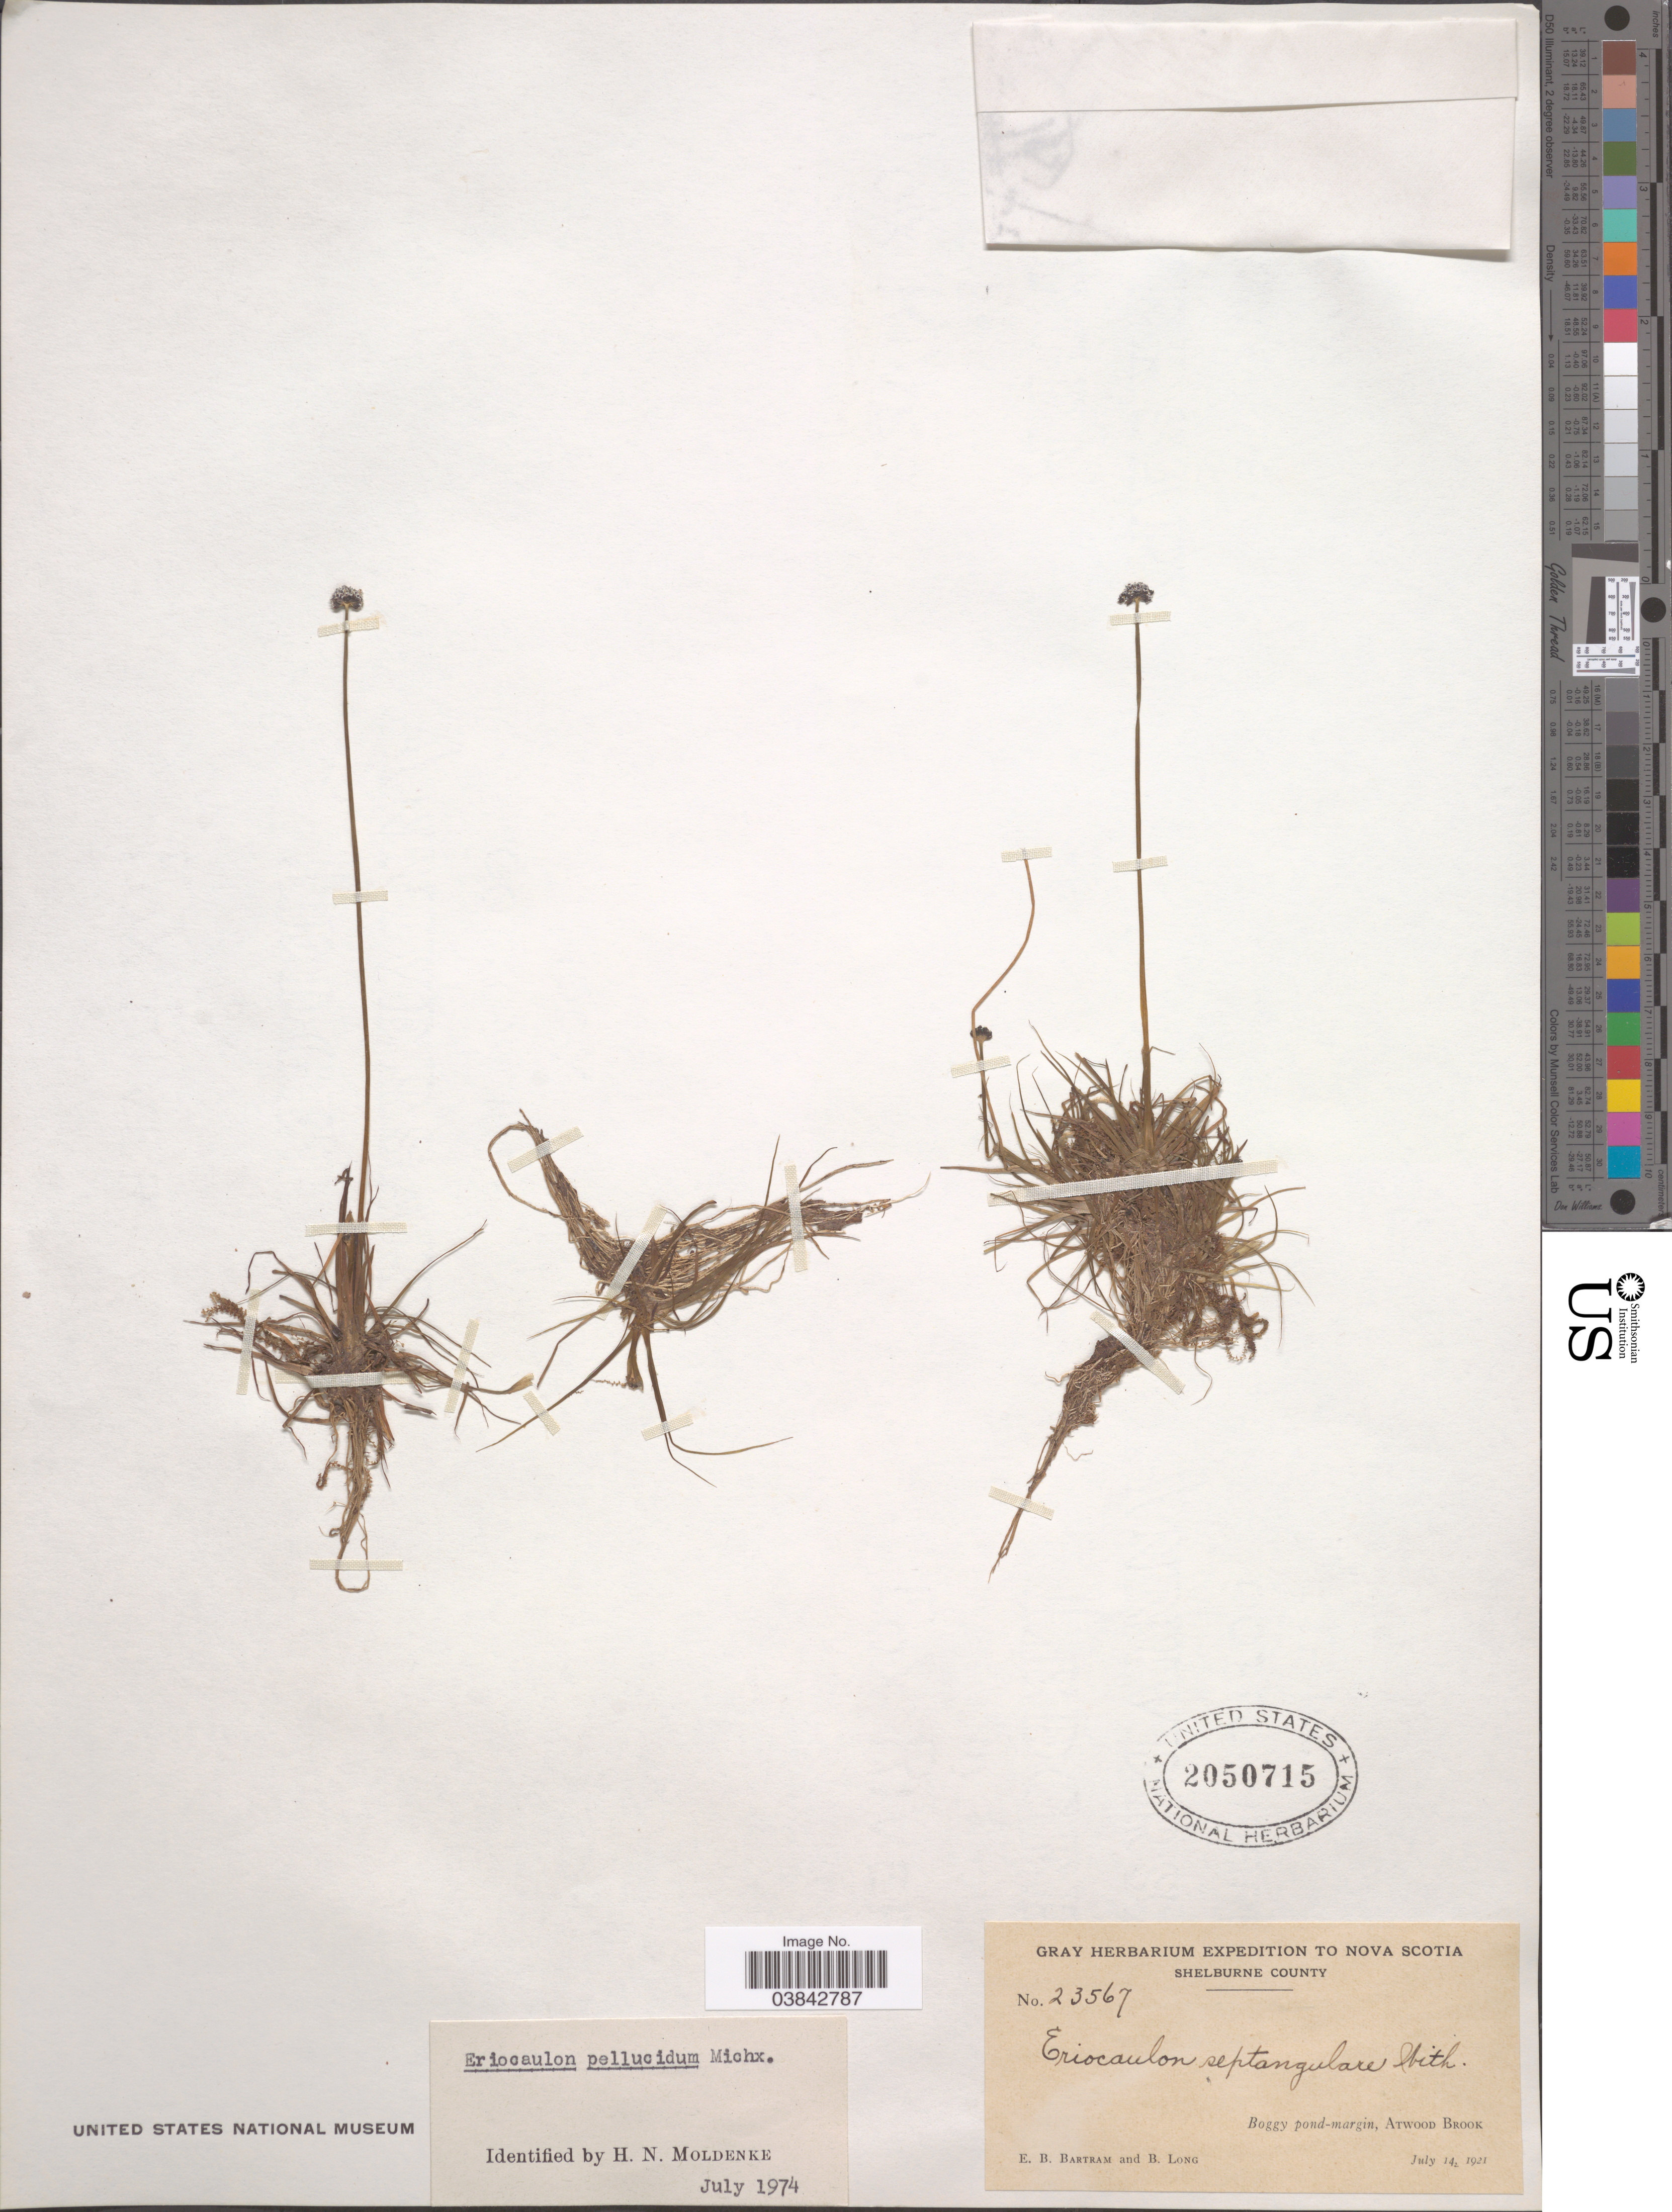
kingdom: Plantae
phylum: Tracheophyta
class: Liliopsida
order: Poales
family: Eriocaulaceae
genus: Eriocaulon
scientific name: Eriocaulon aquaticum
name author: (Hill) Druce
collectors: E. B. Bartram & B. Long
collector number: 23567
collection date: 1921-07-14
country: Canada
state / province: Nova Scotia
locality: Shelburne County. Boggy pond-margin, Atwood Brook.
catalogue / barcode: US 2050715